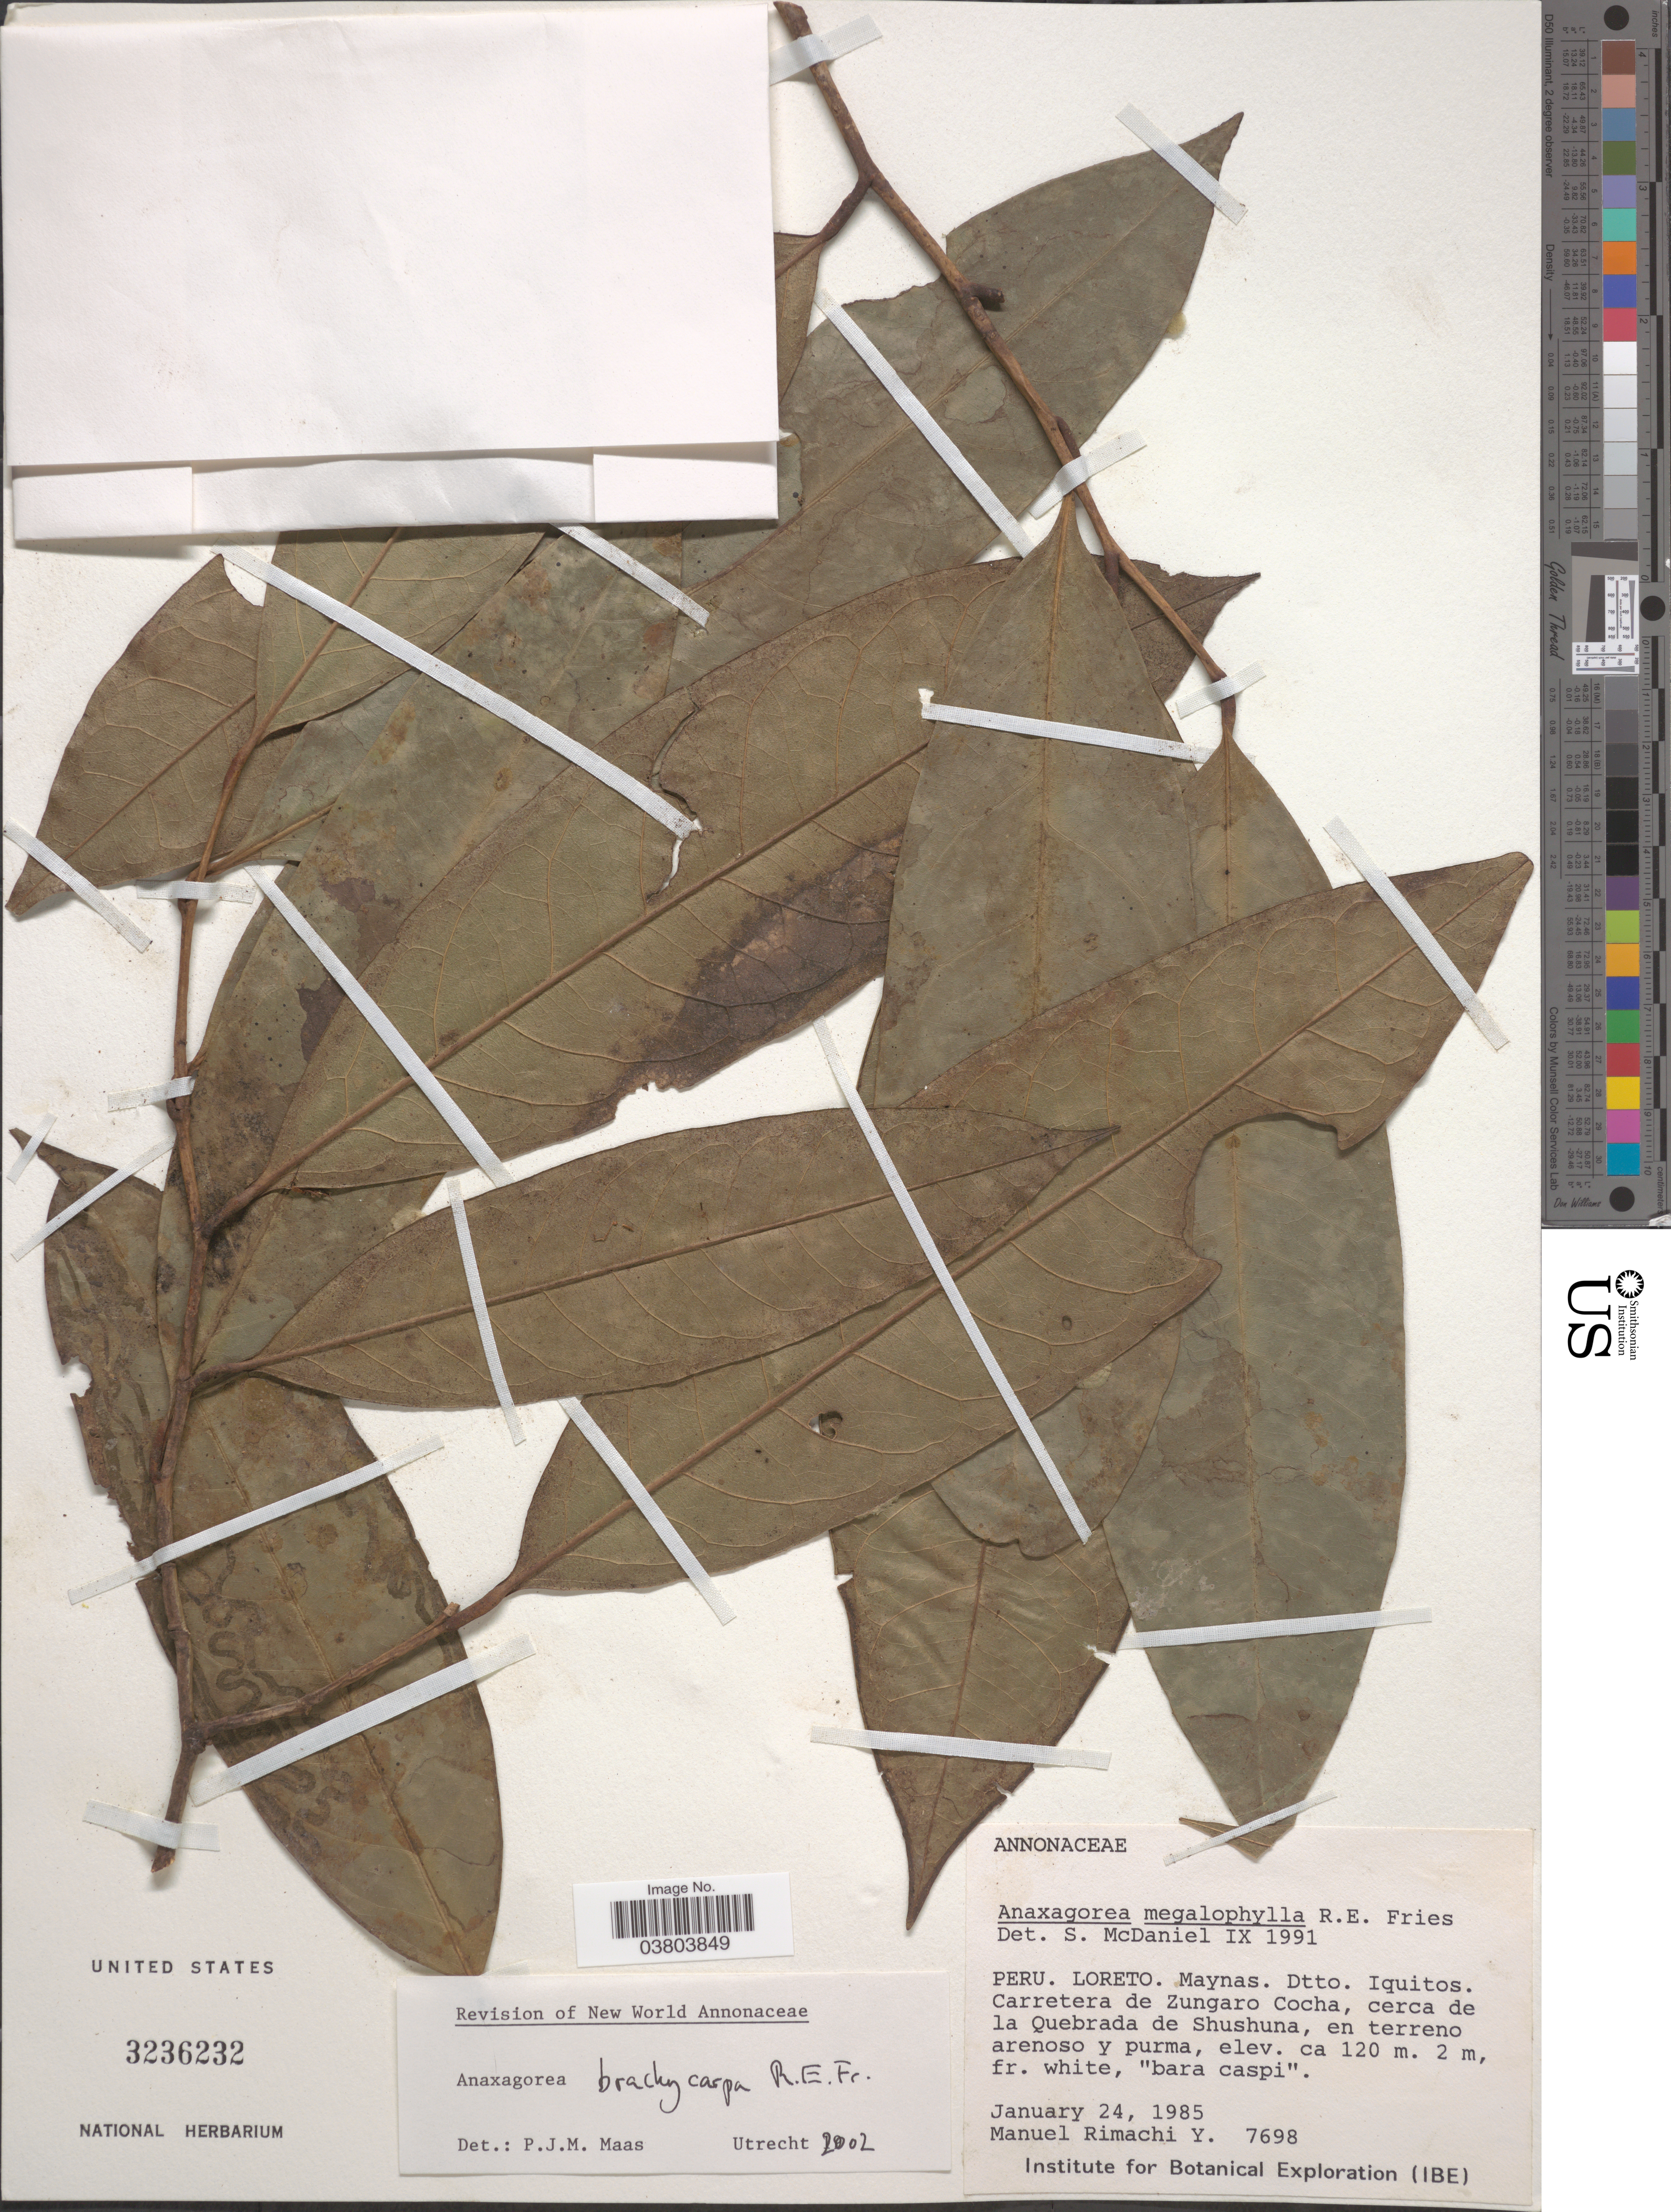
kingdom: Plantae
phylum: Tracheophyta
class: Magnoliopsida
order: Magnoliales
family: Annonaceae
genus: Anaxagorea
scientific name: Anaxagorea brachycarpa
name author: R.E. Fr.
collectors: M. Rimachi Y.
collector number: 7698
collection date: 1985-01-24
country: Peru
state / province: Loreto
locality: Maynas. Dtto. Iquitos. Carretera de Zungaro Cocha, cerca de la Quebrada de Shushuna.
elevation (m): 120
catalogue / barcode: US 3236232